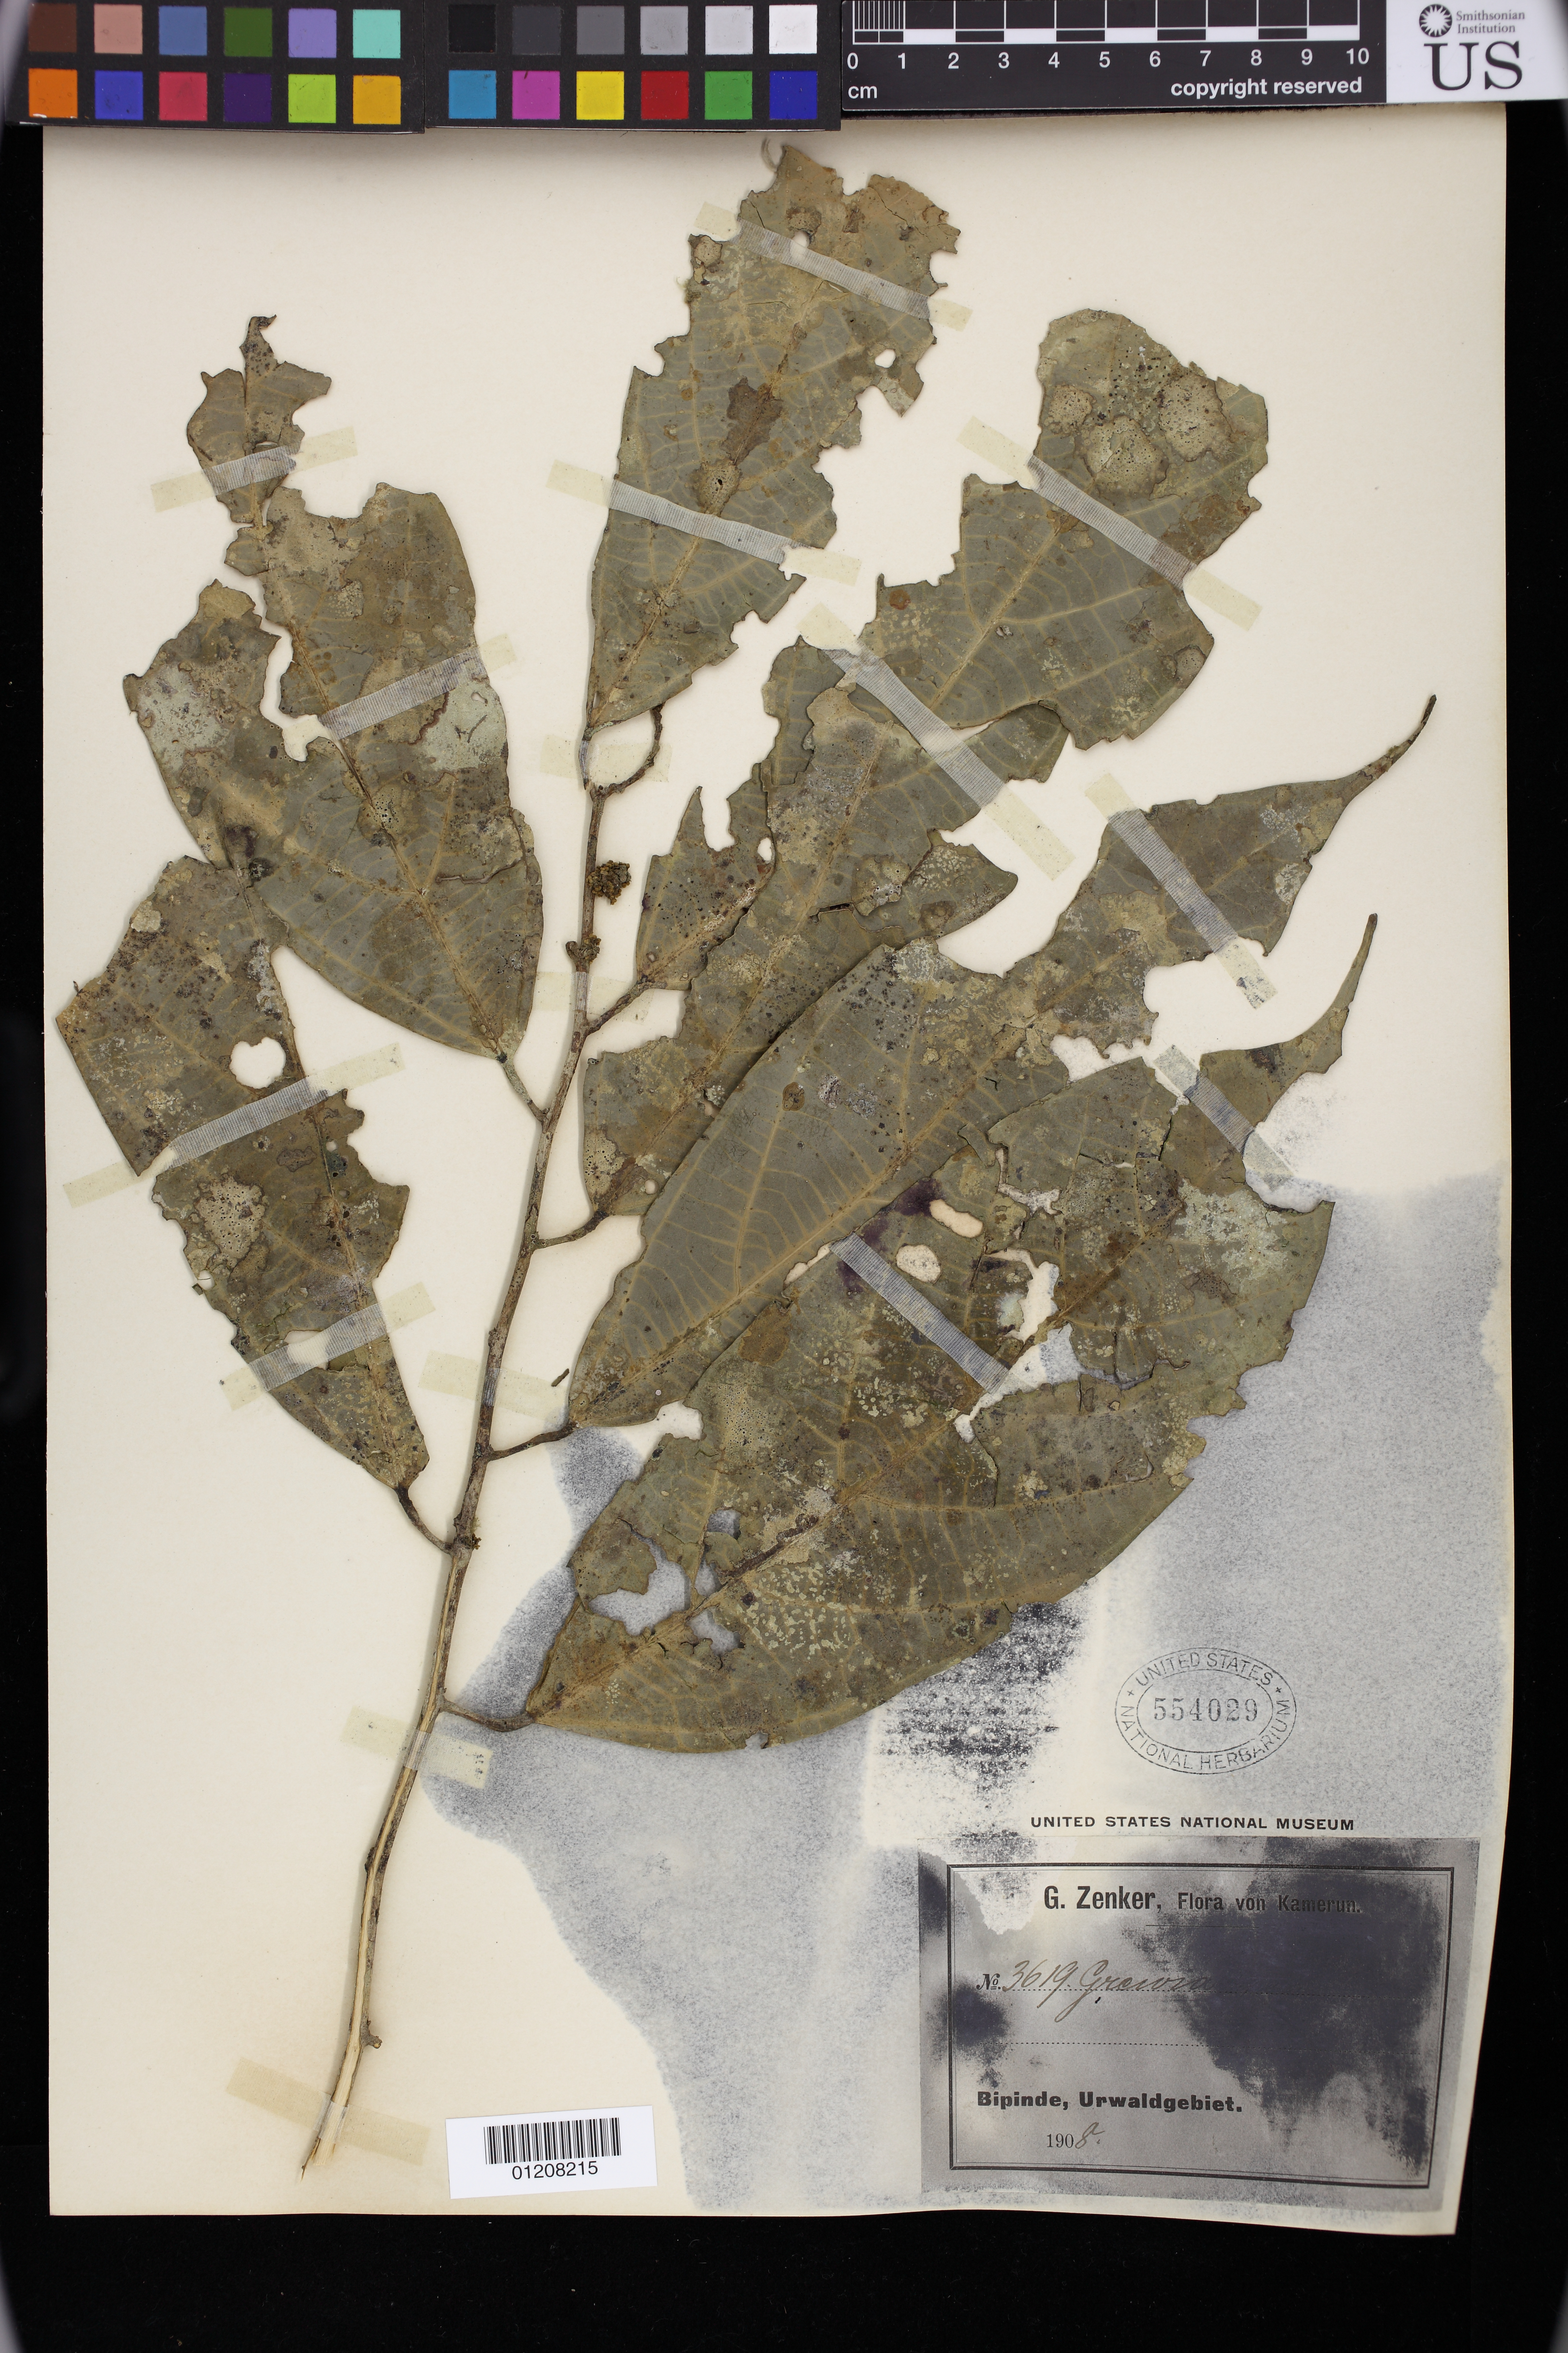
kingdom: Plantae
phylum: Tracheophyta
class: Magnoliopsida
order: Malvales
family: Malvaceae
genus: Grewia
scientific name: Grewia sp.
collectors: G. A. Zenker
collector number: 3619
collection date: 1908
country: Cameroon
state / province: Sud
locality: Bipinde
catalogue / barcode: US 554029